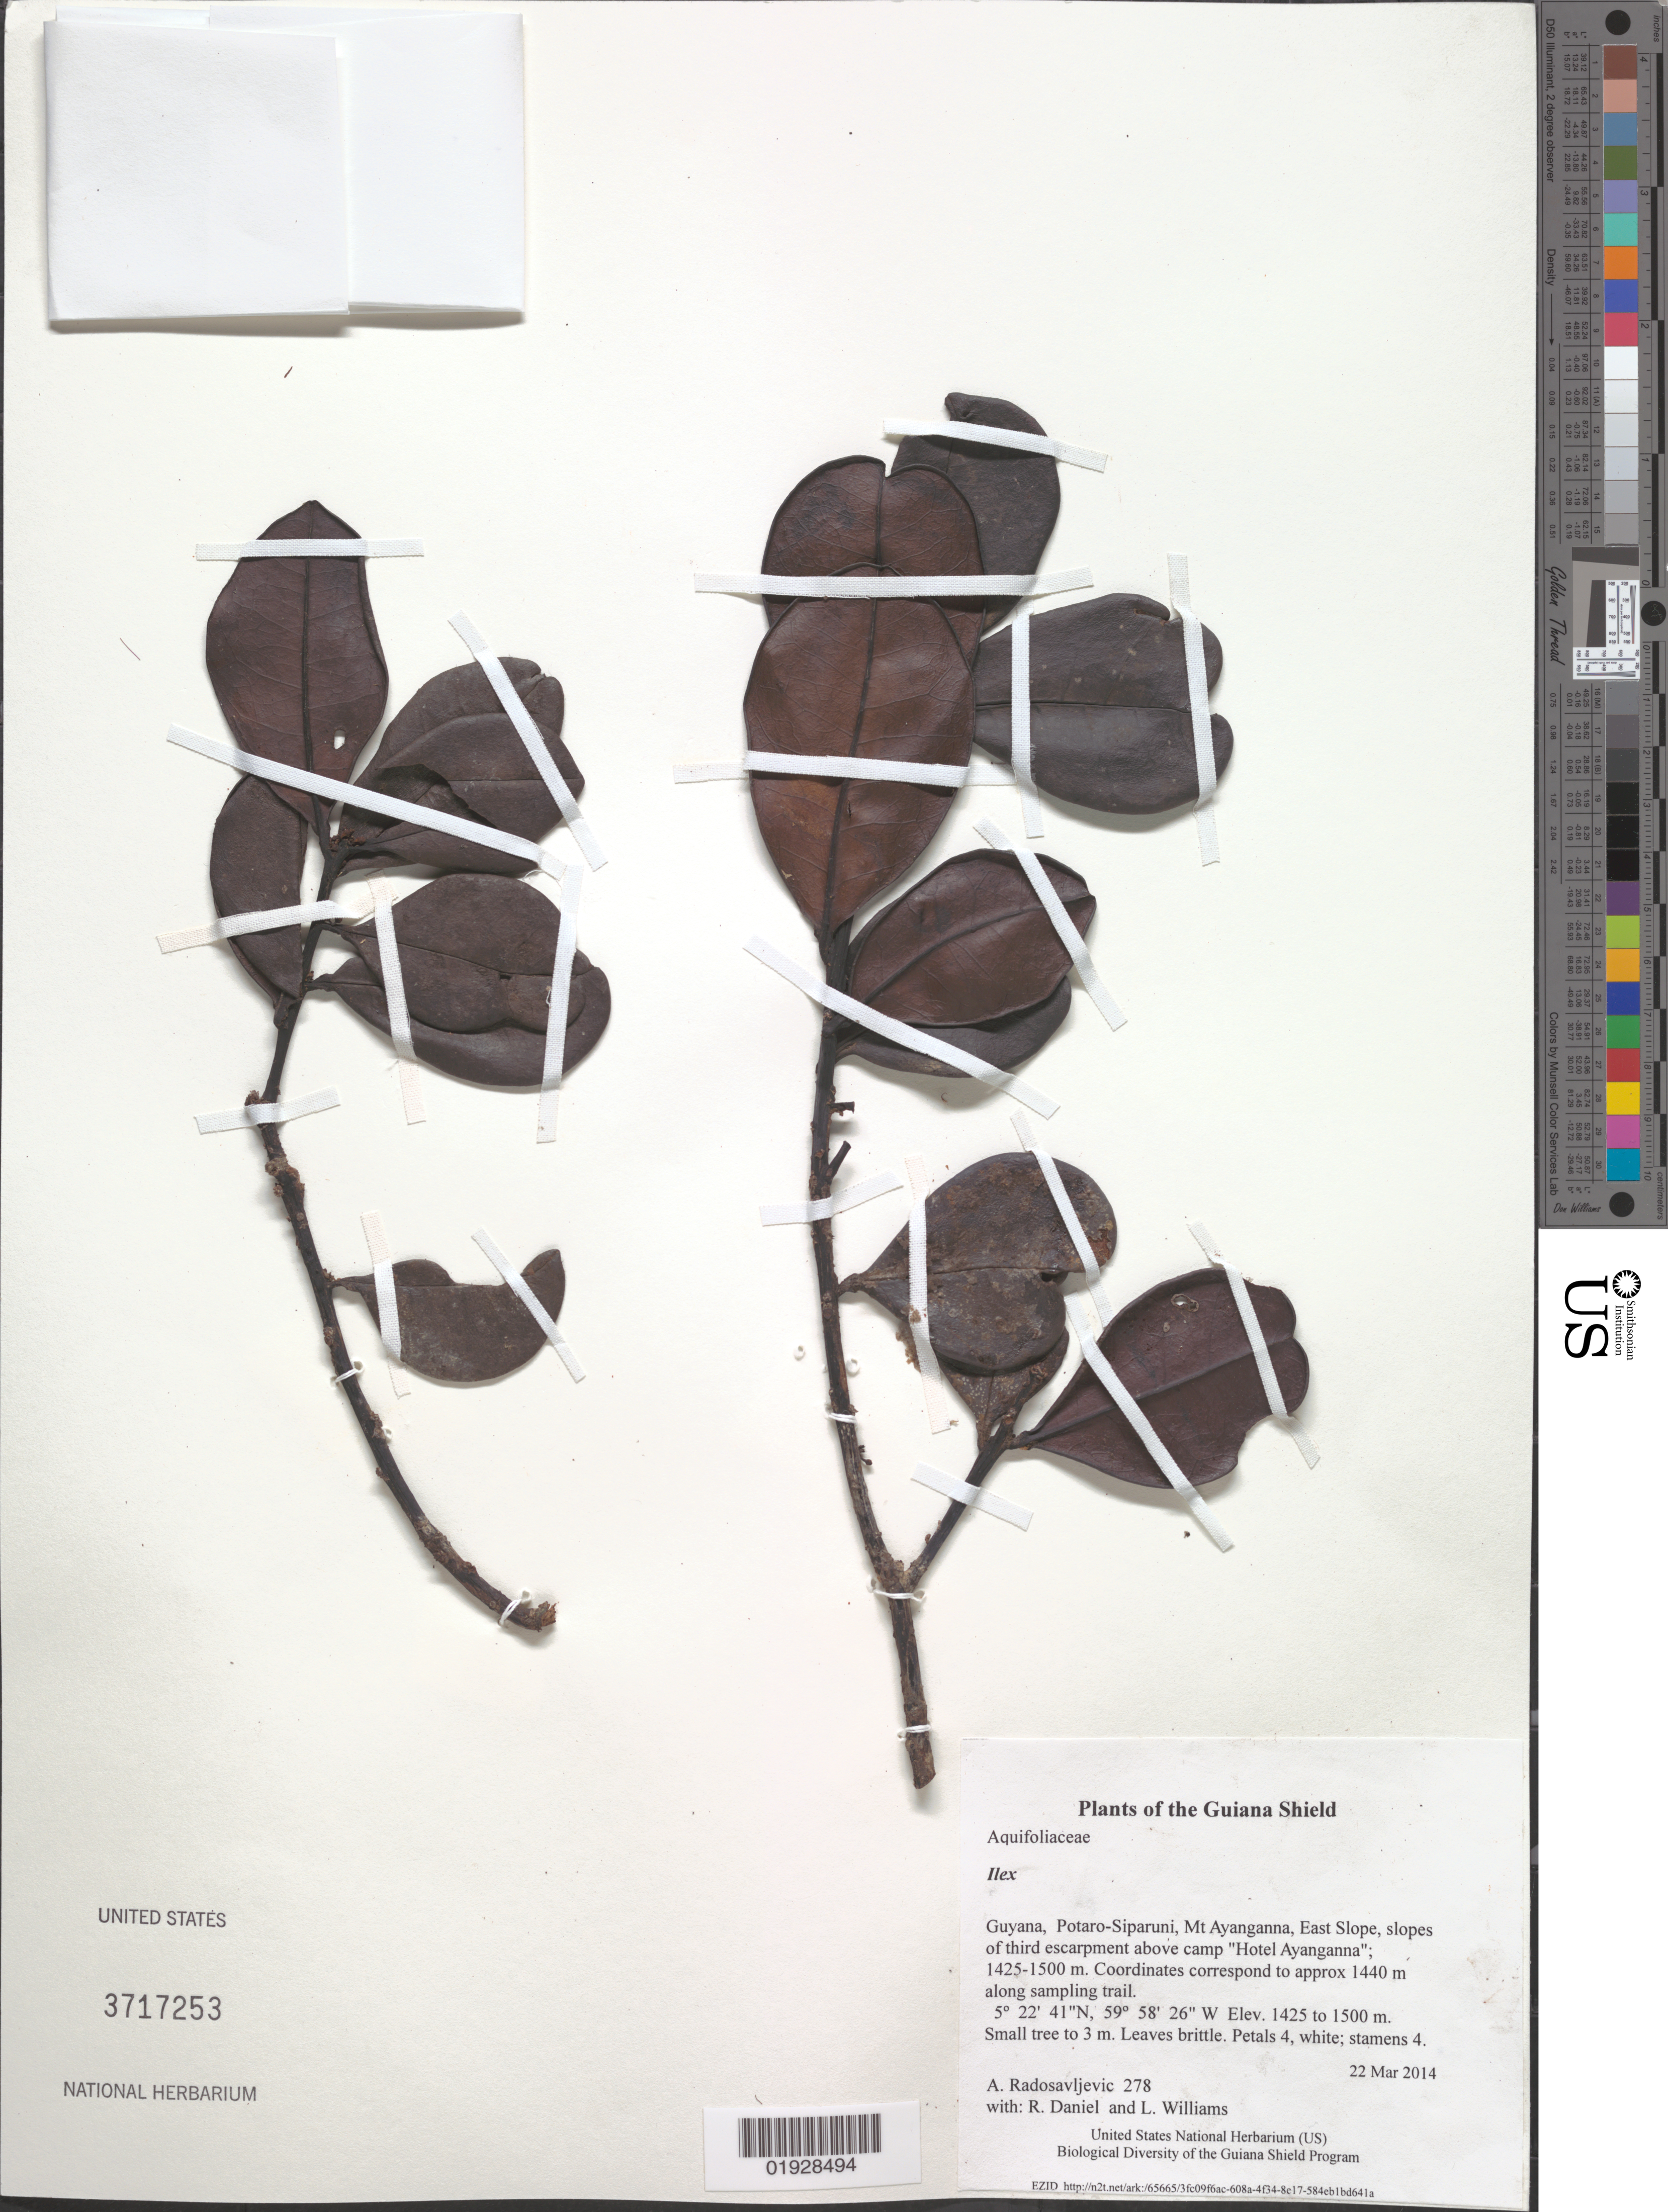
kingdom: Plantae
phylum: Tracheophyta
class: Magnoliopsida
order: Aquifoliales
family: Aquifoliaceae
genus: Ilex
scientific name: Ilex sp.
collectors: A. Radosavljevic, R. Daniel & L. Williams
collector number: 278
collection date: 2014-03-22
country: Guyana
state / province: Potaro-Siparuni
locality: Mt Ayanganna, East Slope, slopes of third escarpment above camp "Hotel Ayanganna"; 1425-1500 m. Coordinates correspond to approx 1440 m along sampling trail.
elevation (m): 1425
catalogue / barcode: US 3717253